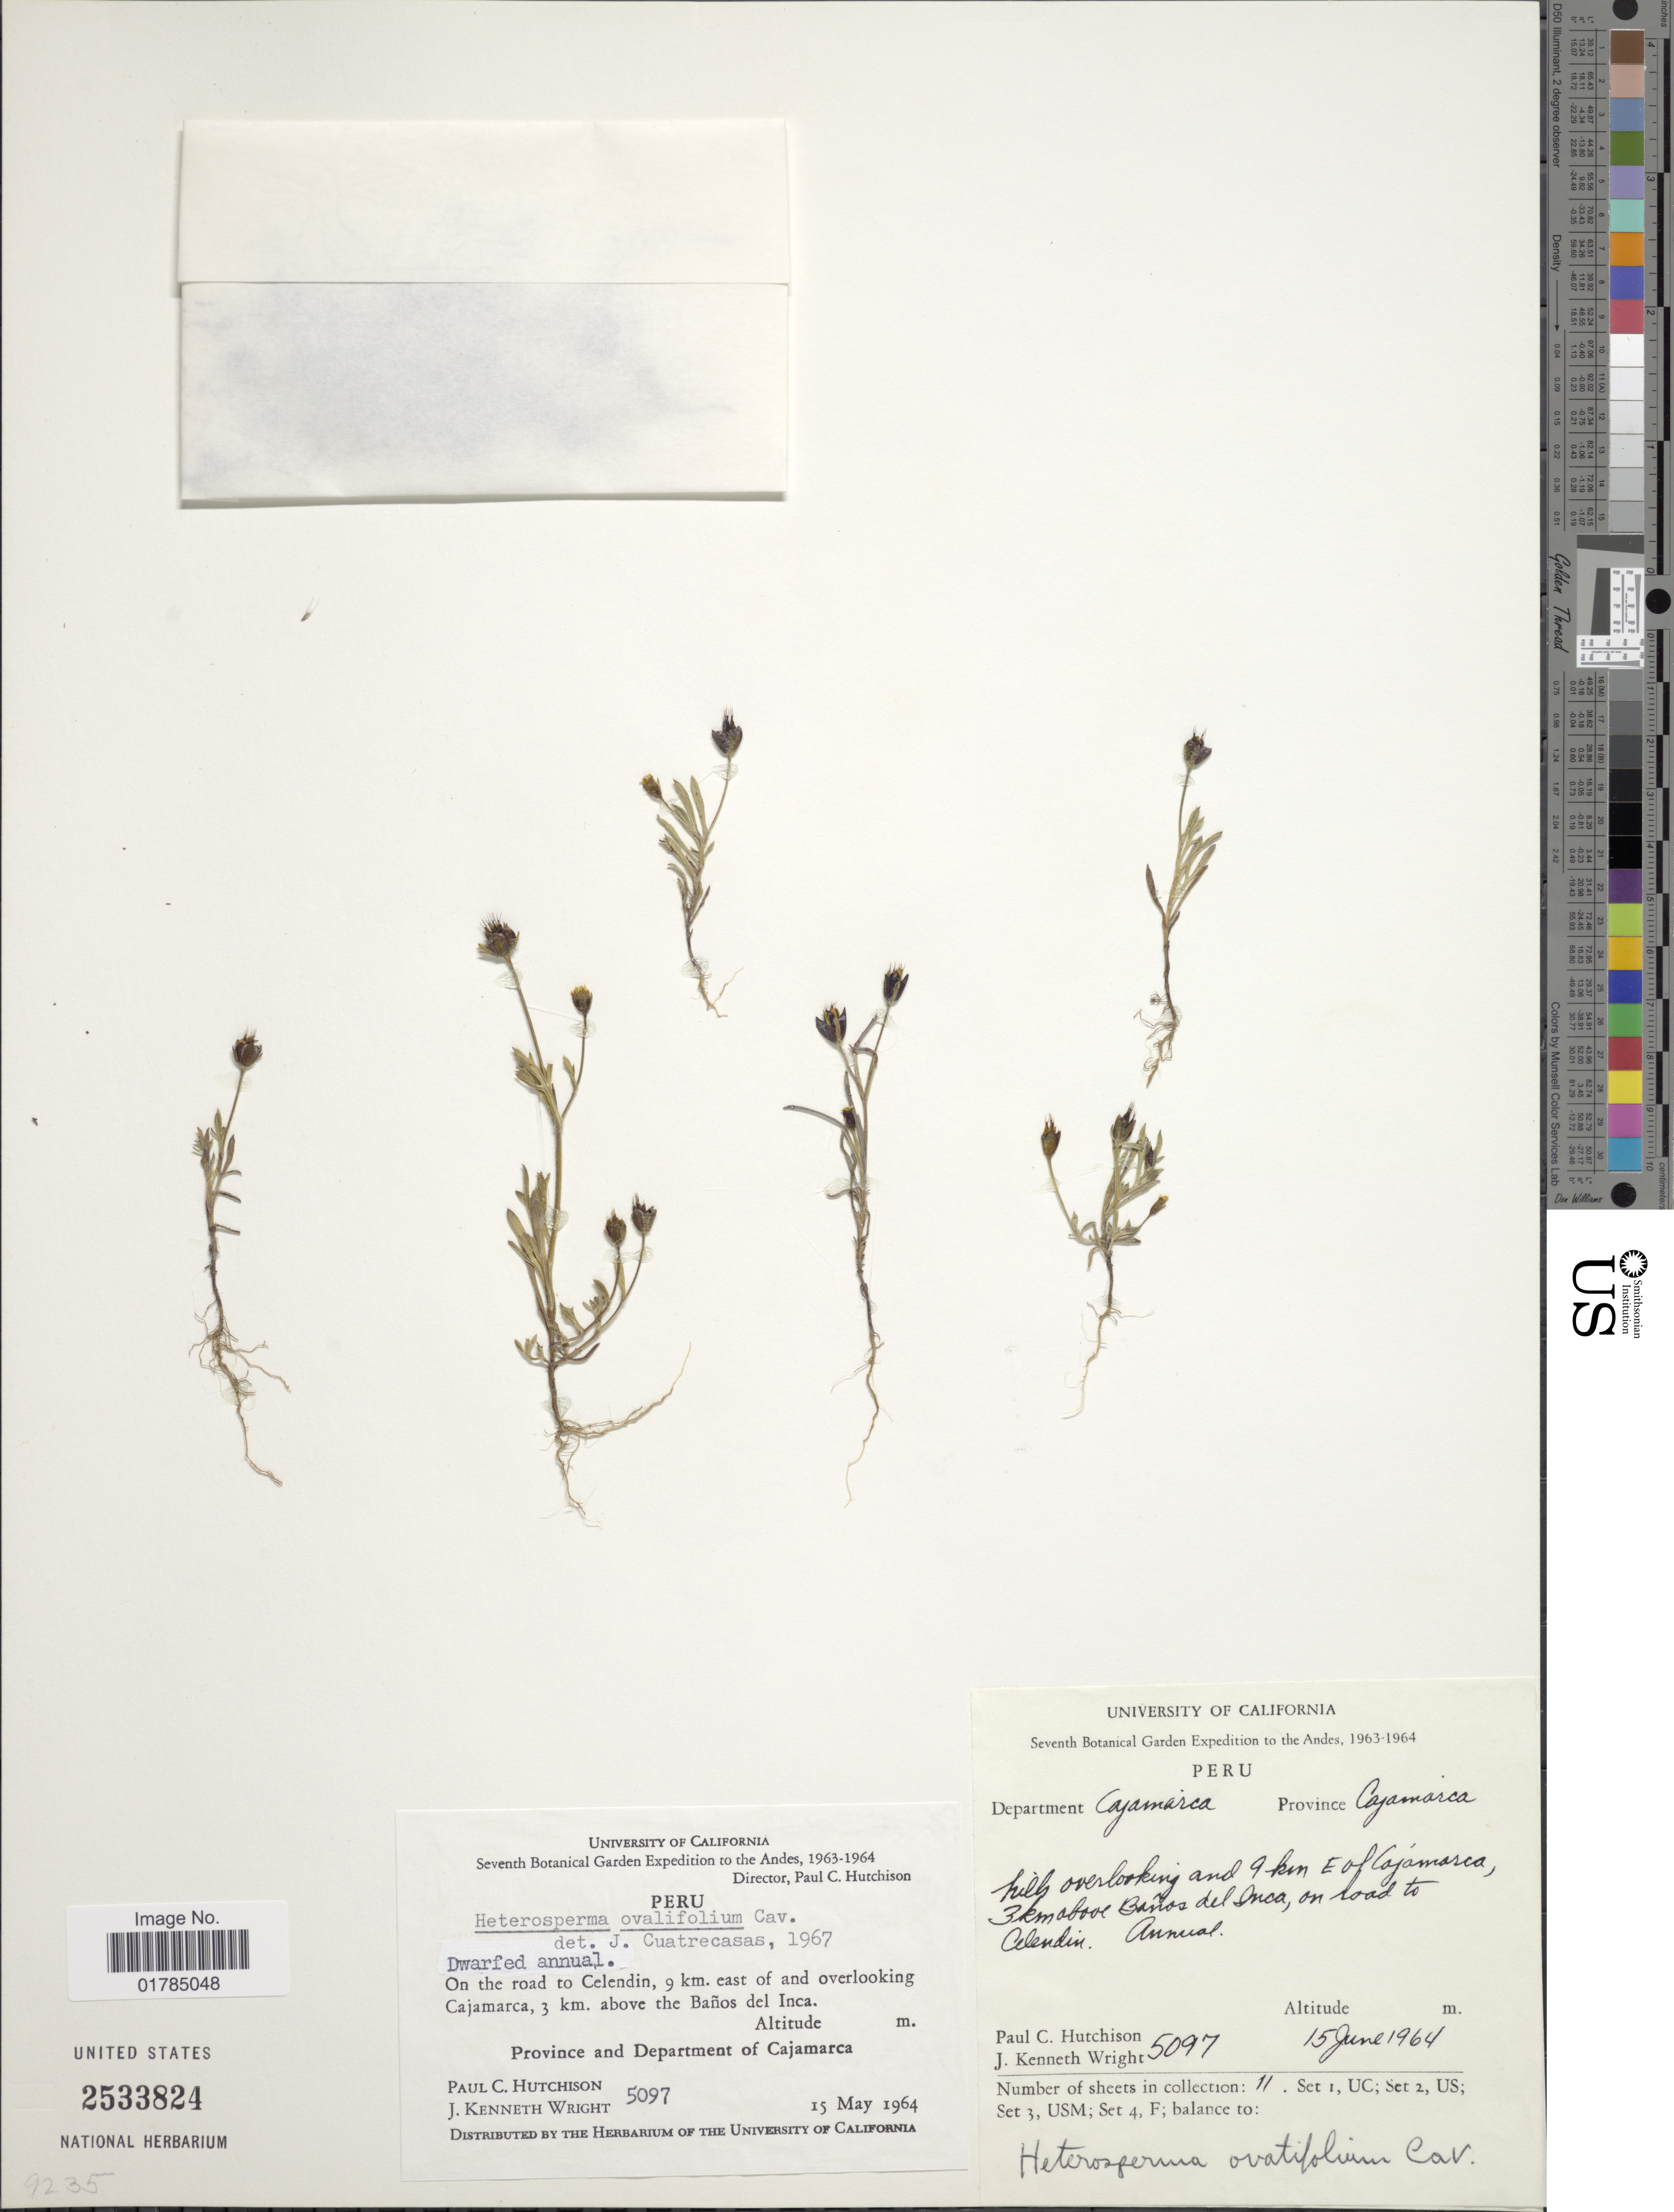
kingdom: Plantae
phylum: Tracheophyta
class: Magnoliopsida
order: Asterales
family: Asteraceae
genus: Heterosperma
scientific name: Heterosperma tenuisecta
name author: (Griseb.) Cabrera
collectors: P. C. Hutchison & J. K. Wright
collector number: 5097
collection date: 1964-06-15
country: Peru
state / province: Cajamarca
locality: Province Cajamarca. Hills ovrlooking and 9 km E of Cajamarca, 3 km above Banos del Inca, on load to Calendin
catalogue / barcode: US 2533824